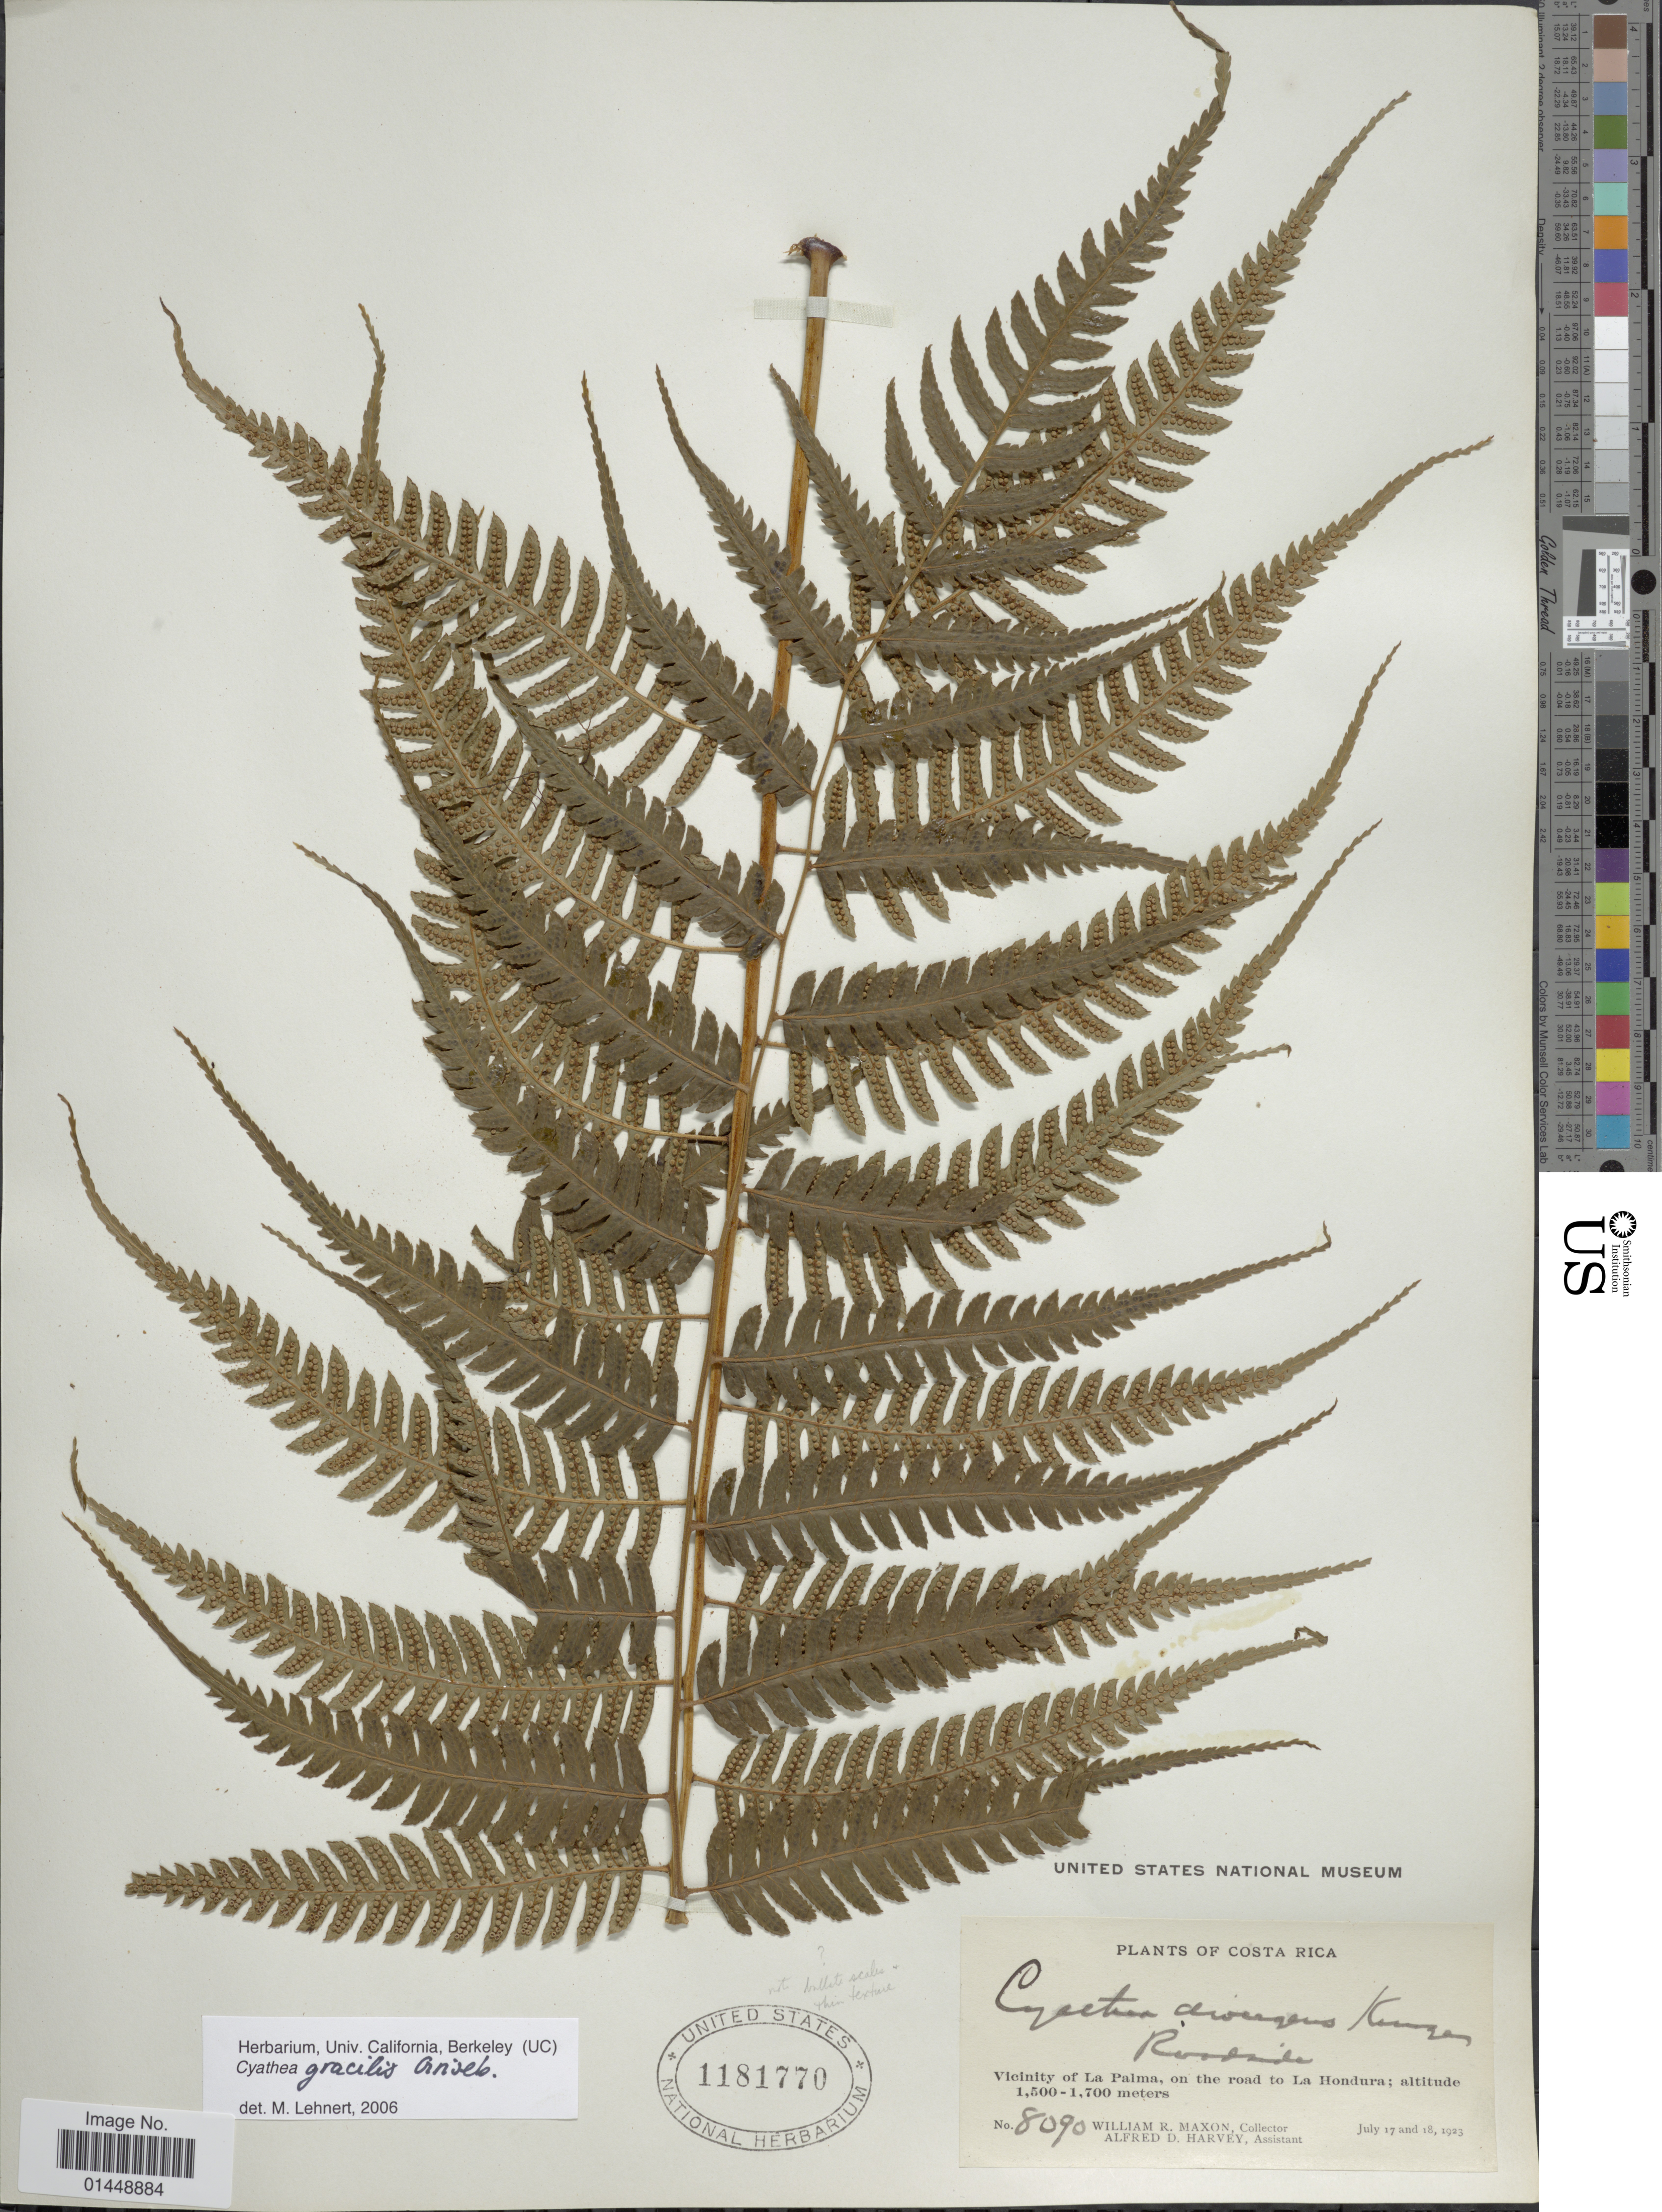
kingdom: Plantae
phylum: Tracheophyta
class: Polypodiopsida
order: Cyatheales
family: Cyatheaceae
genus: Cyathea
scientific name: Cyathea gracilis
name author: Gris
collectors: W. R. Maxon & A. D. Harvey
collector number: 8090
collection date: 1923-07-17/1923-07-18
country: Costa Rica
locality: Vicinity of La Palma, on the road to La Hondura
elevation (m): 1500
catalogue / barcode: US 1181770